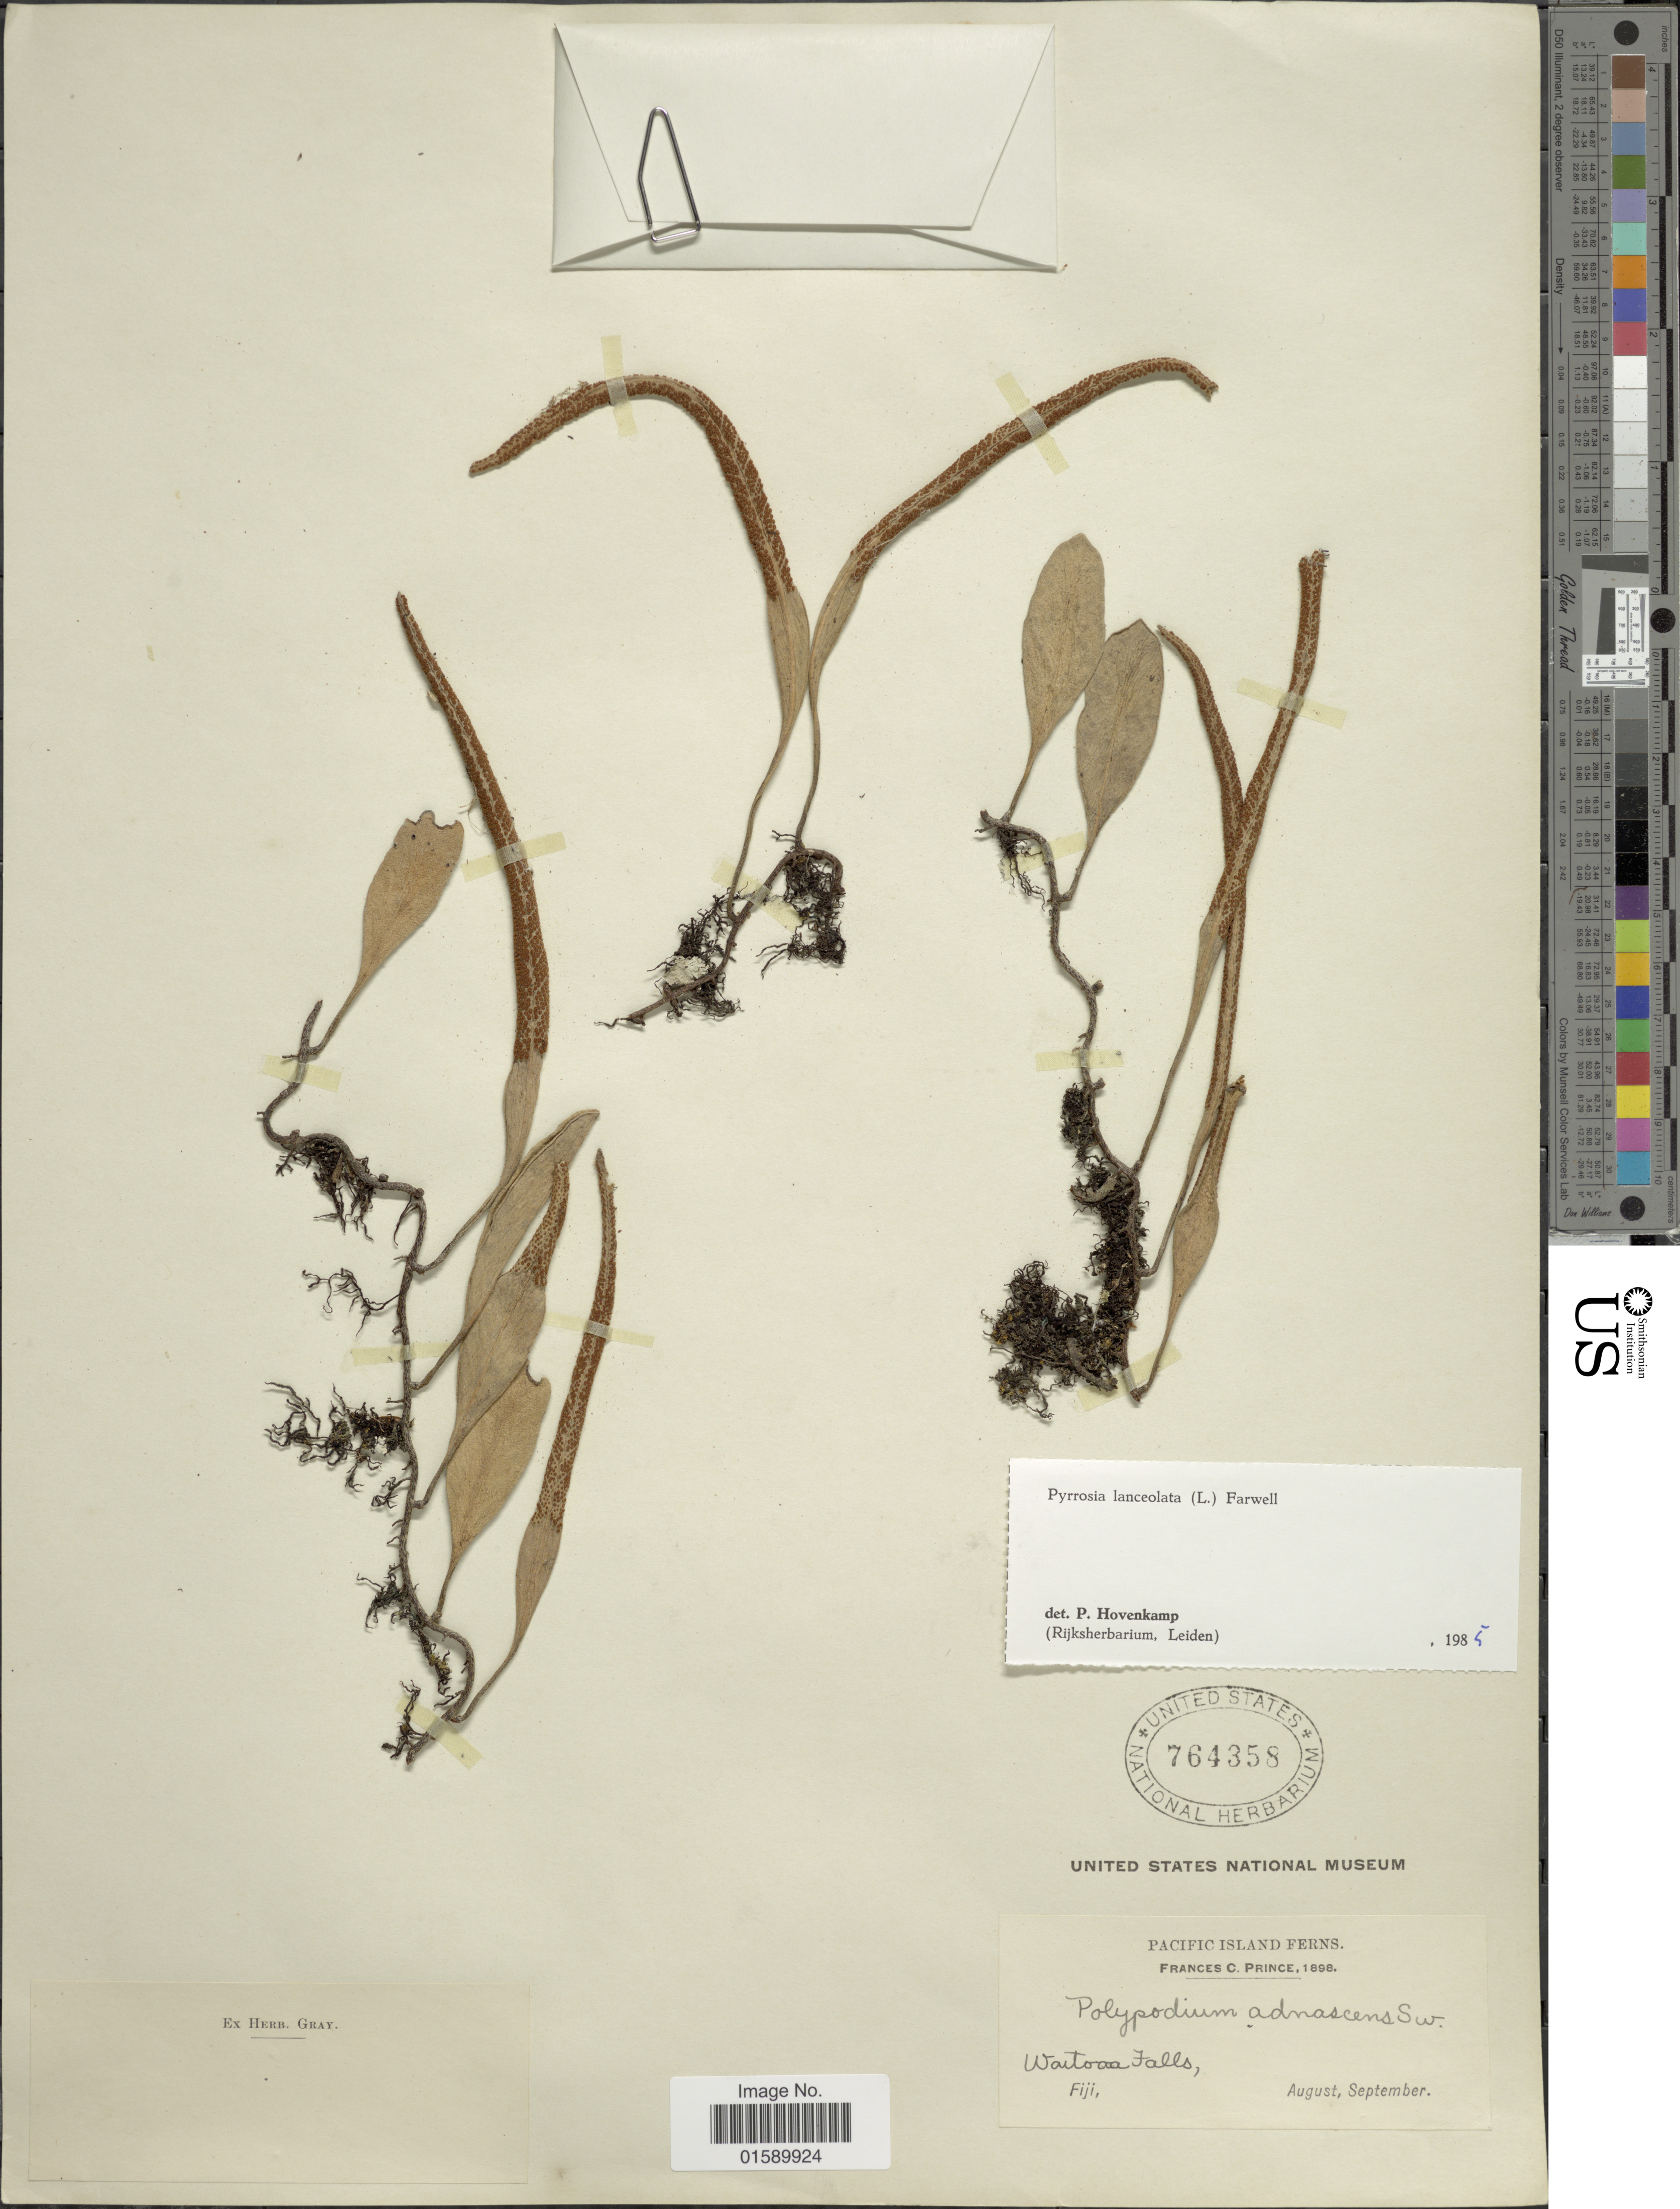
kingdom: Plantae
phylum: Tracheophyta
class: Polypodiopsida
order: Polypodiales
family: Polypodiaceae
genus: Pyrrosia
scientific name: Pyrrosia lanceolata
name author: (L.) Farw.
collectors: F. Prince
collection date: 1898-08/1898-09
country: Fiji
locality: Pacific Island, Wartoa Falls. [interpreted]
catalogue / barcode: US 764358